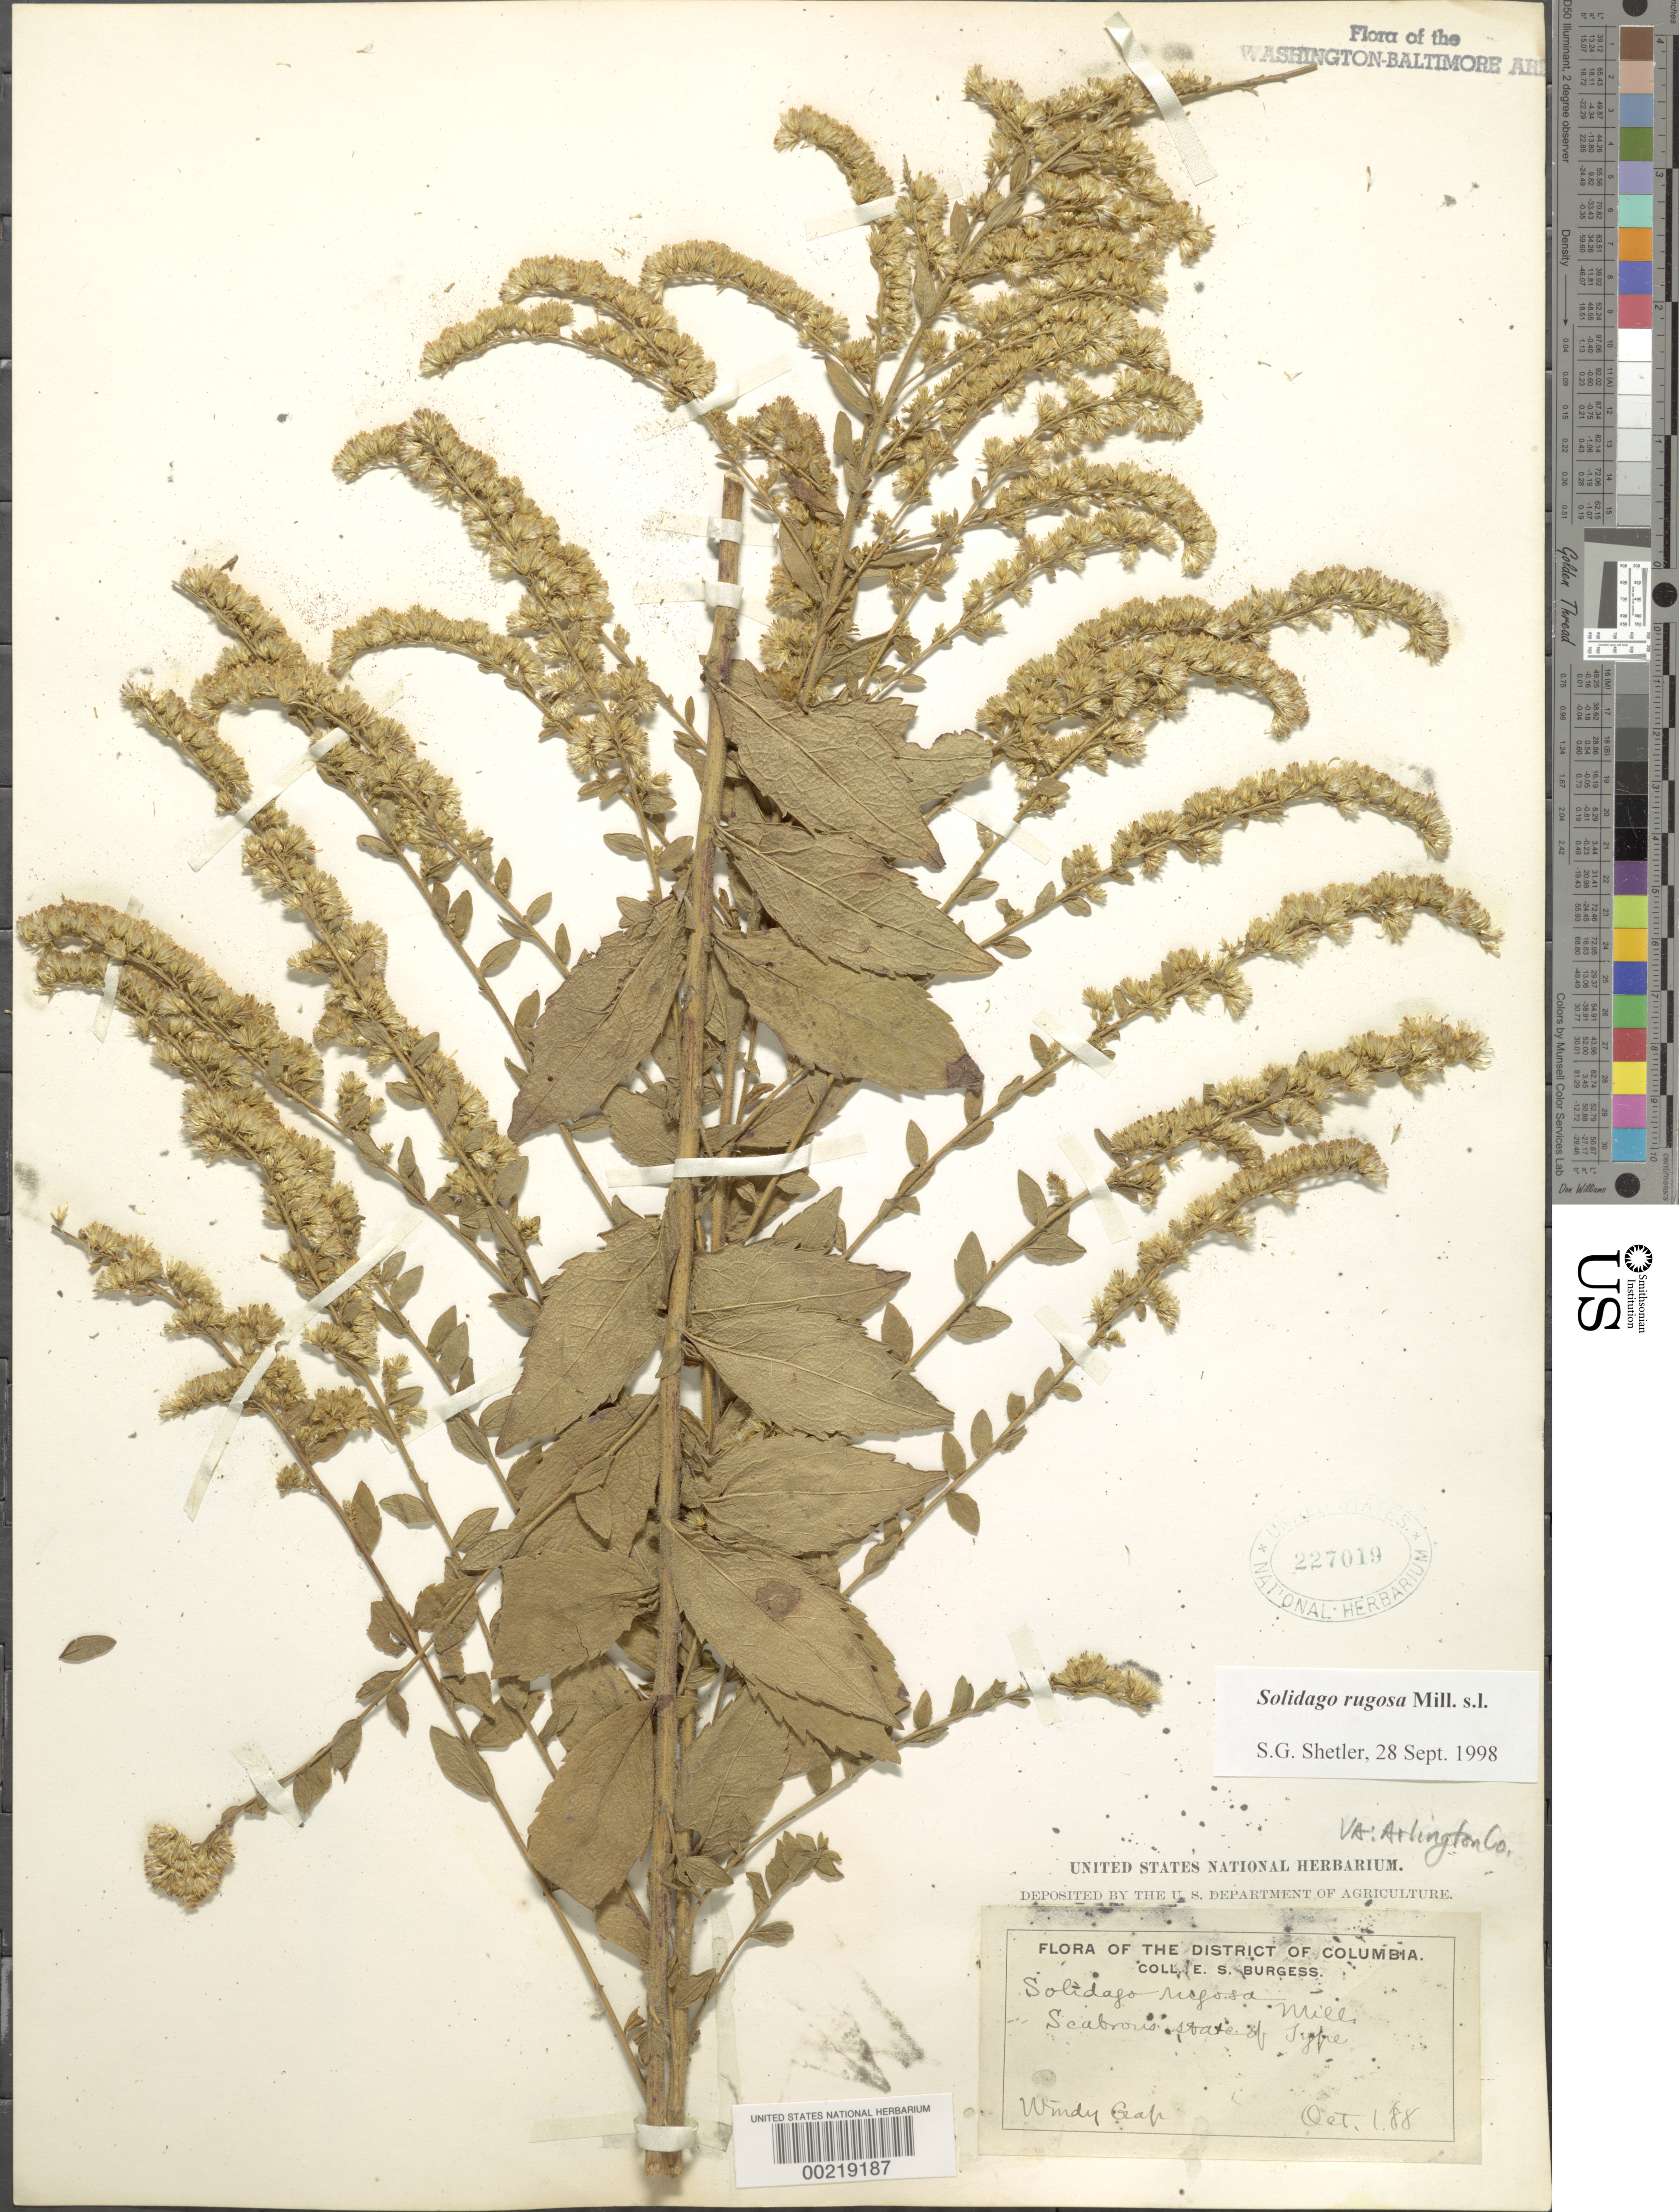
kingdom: Plantae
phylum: Tracheophyta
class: Magnoliopsida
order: Asterales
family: Asteraceae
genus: Solidago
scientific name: Solidago rugosa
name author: Mill.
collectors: E. Burgess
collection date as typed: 01 Oct 1888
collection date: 1888-10-01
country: United States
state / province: Virginia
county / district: Arlington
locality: Windy Gap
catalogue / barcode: US 227019